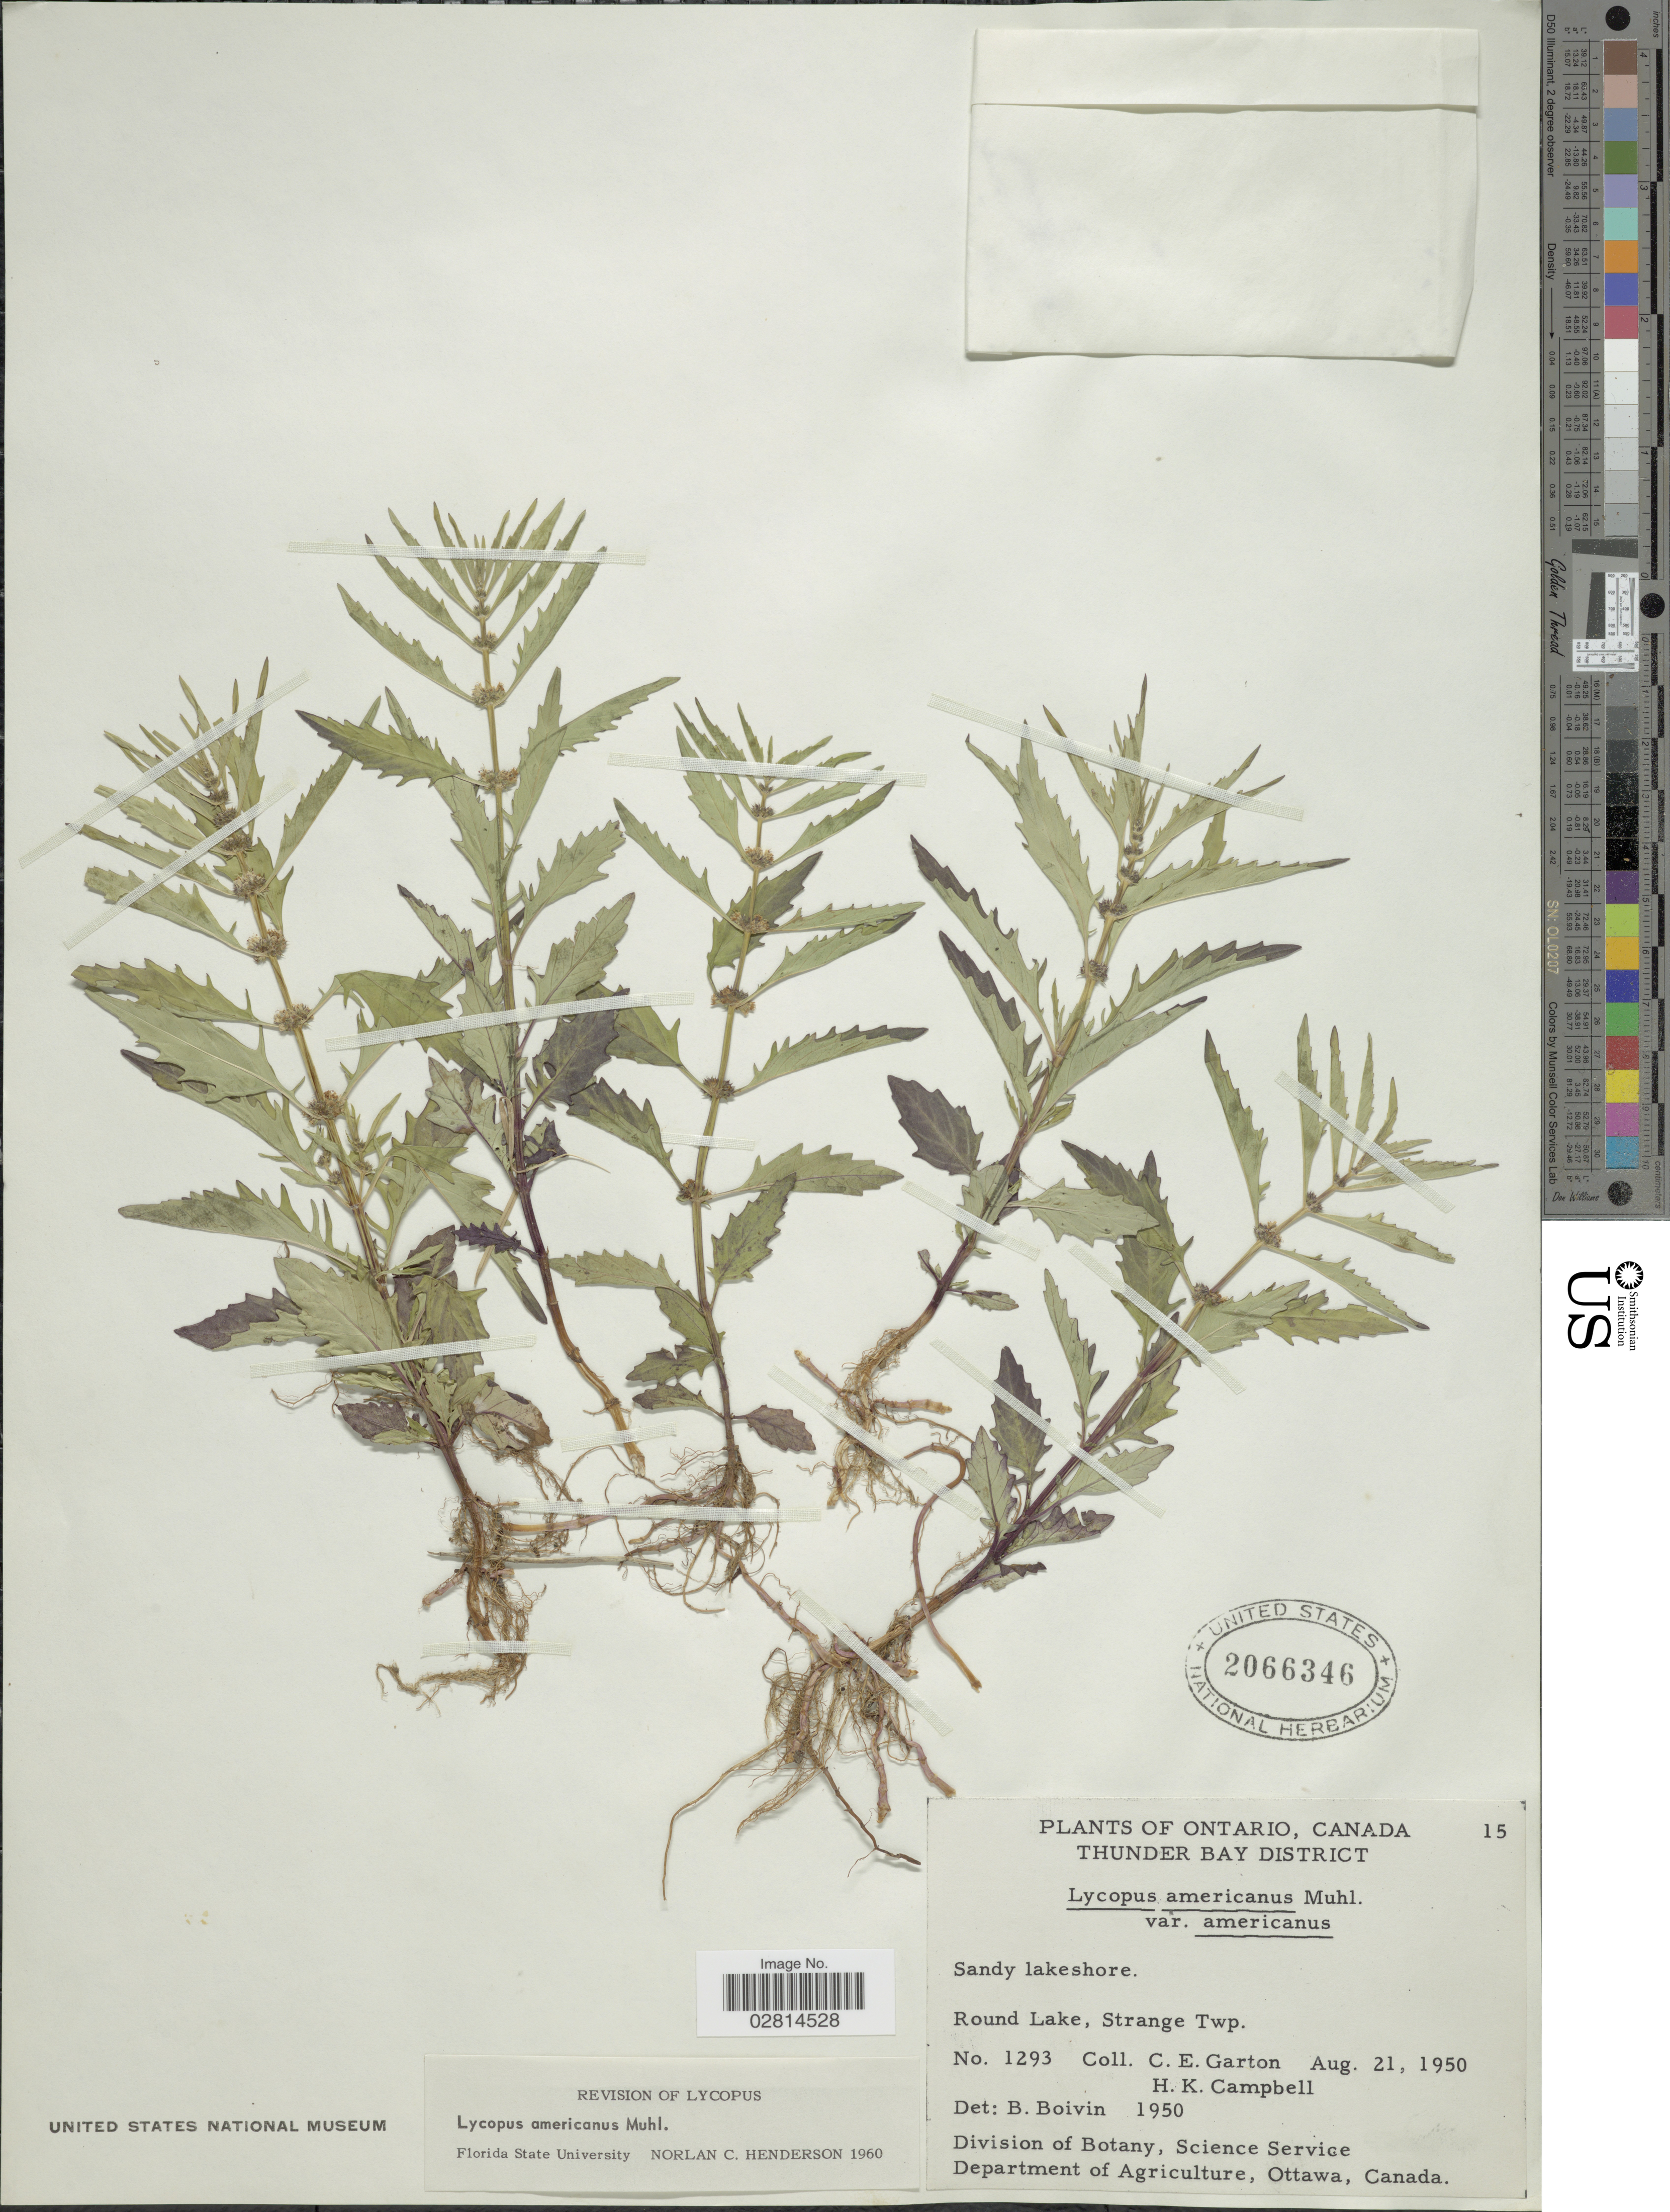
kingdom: Plantae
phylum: Tracheophyta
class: Magnoliopsida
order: Lamiales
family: Lamiaceae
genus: Lycopus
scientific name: Lycopus americanus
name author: Muhl. ex W.P.C. Barton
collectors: C. E. Garton & H. K. Campbell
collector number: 1293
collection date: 1950-08-21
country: Canada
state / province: Ontario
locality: Thunder Bay District. Round Lake, Strange Twp.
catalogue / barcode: US 2066346